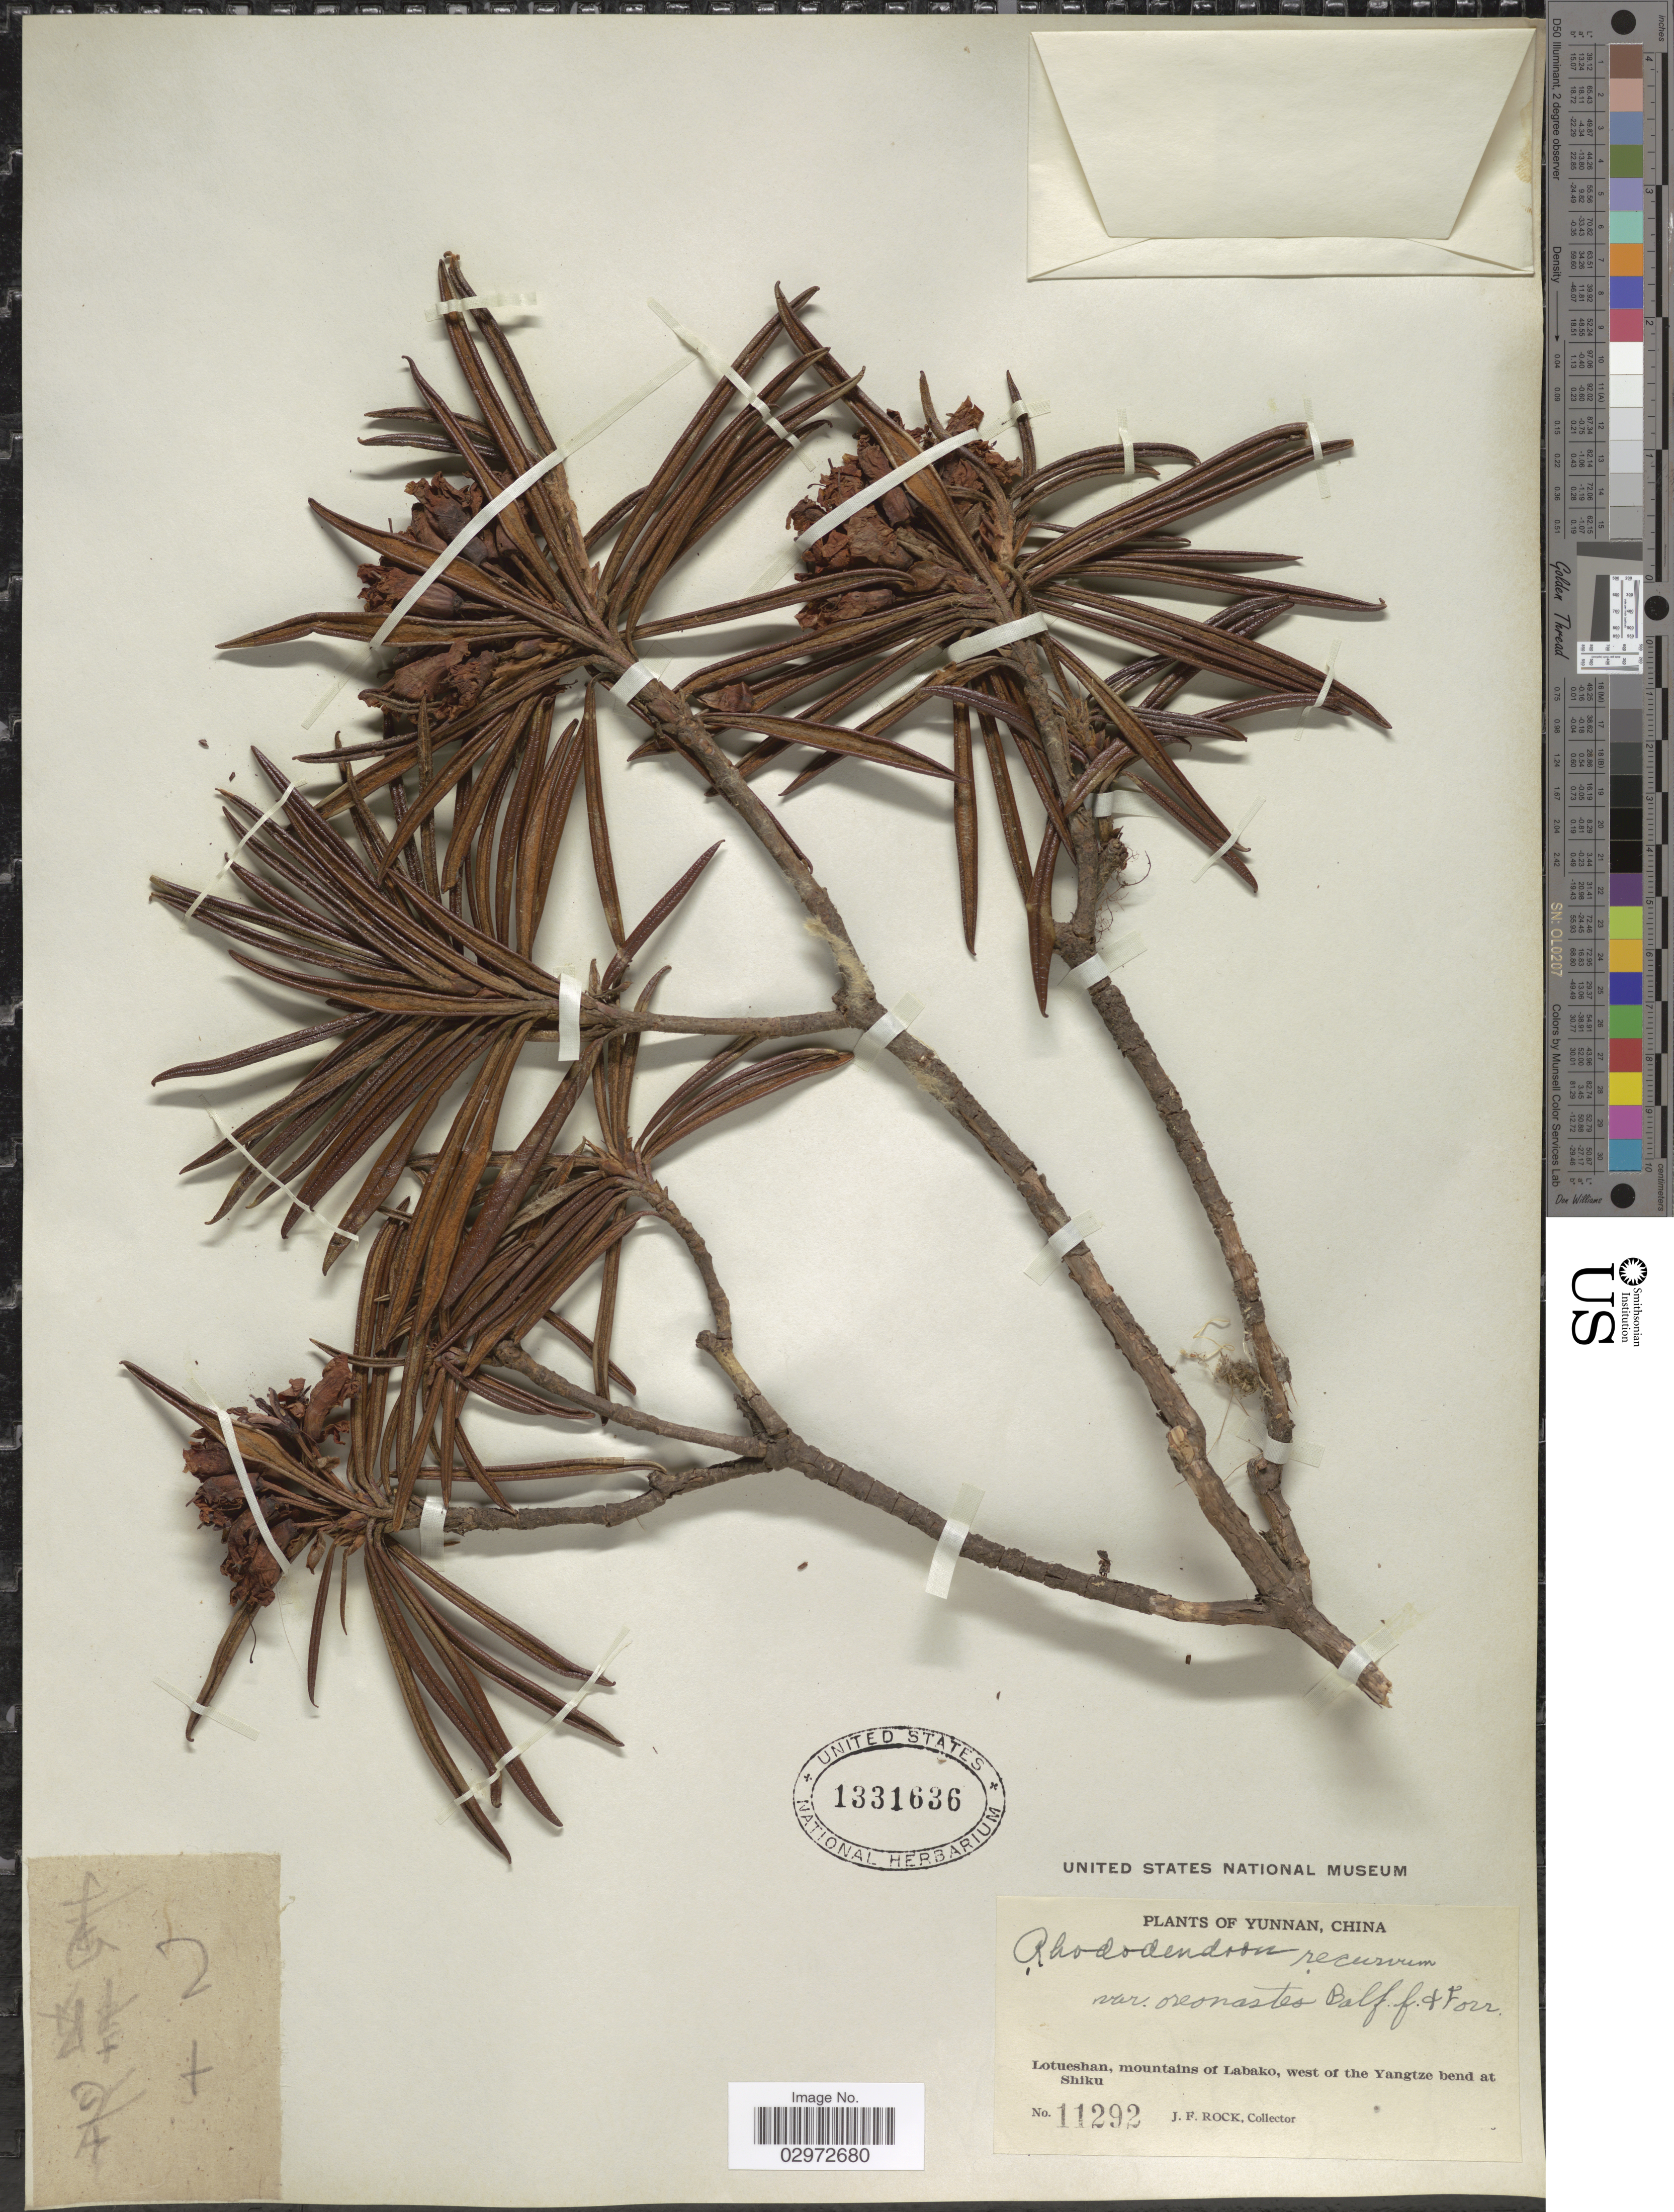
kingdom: Plantae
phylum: Tracheophyta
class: Magnoliopsida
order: Ericales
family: Ericaceae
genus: Rhododendron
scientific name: Rhododendron recurvum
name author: Balf. f. & Forrest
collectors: J. Rock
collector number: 11292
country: China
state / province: Yunnan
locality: Lotueshan, mountains of Labako, west of the Yangtze bend at Shiku.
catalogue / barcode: US 1331636